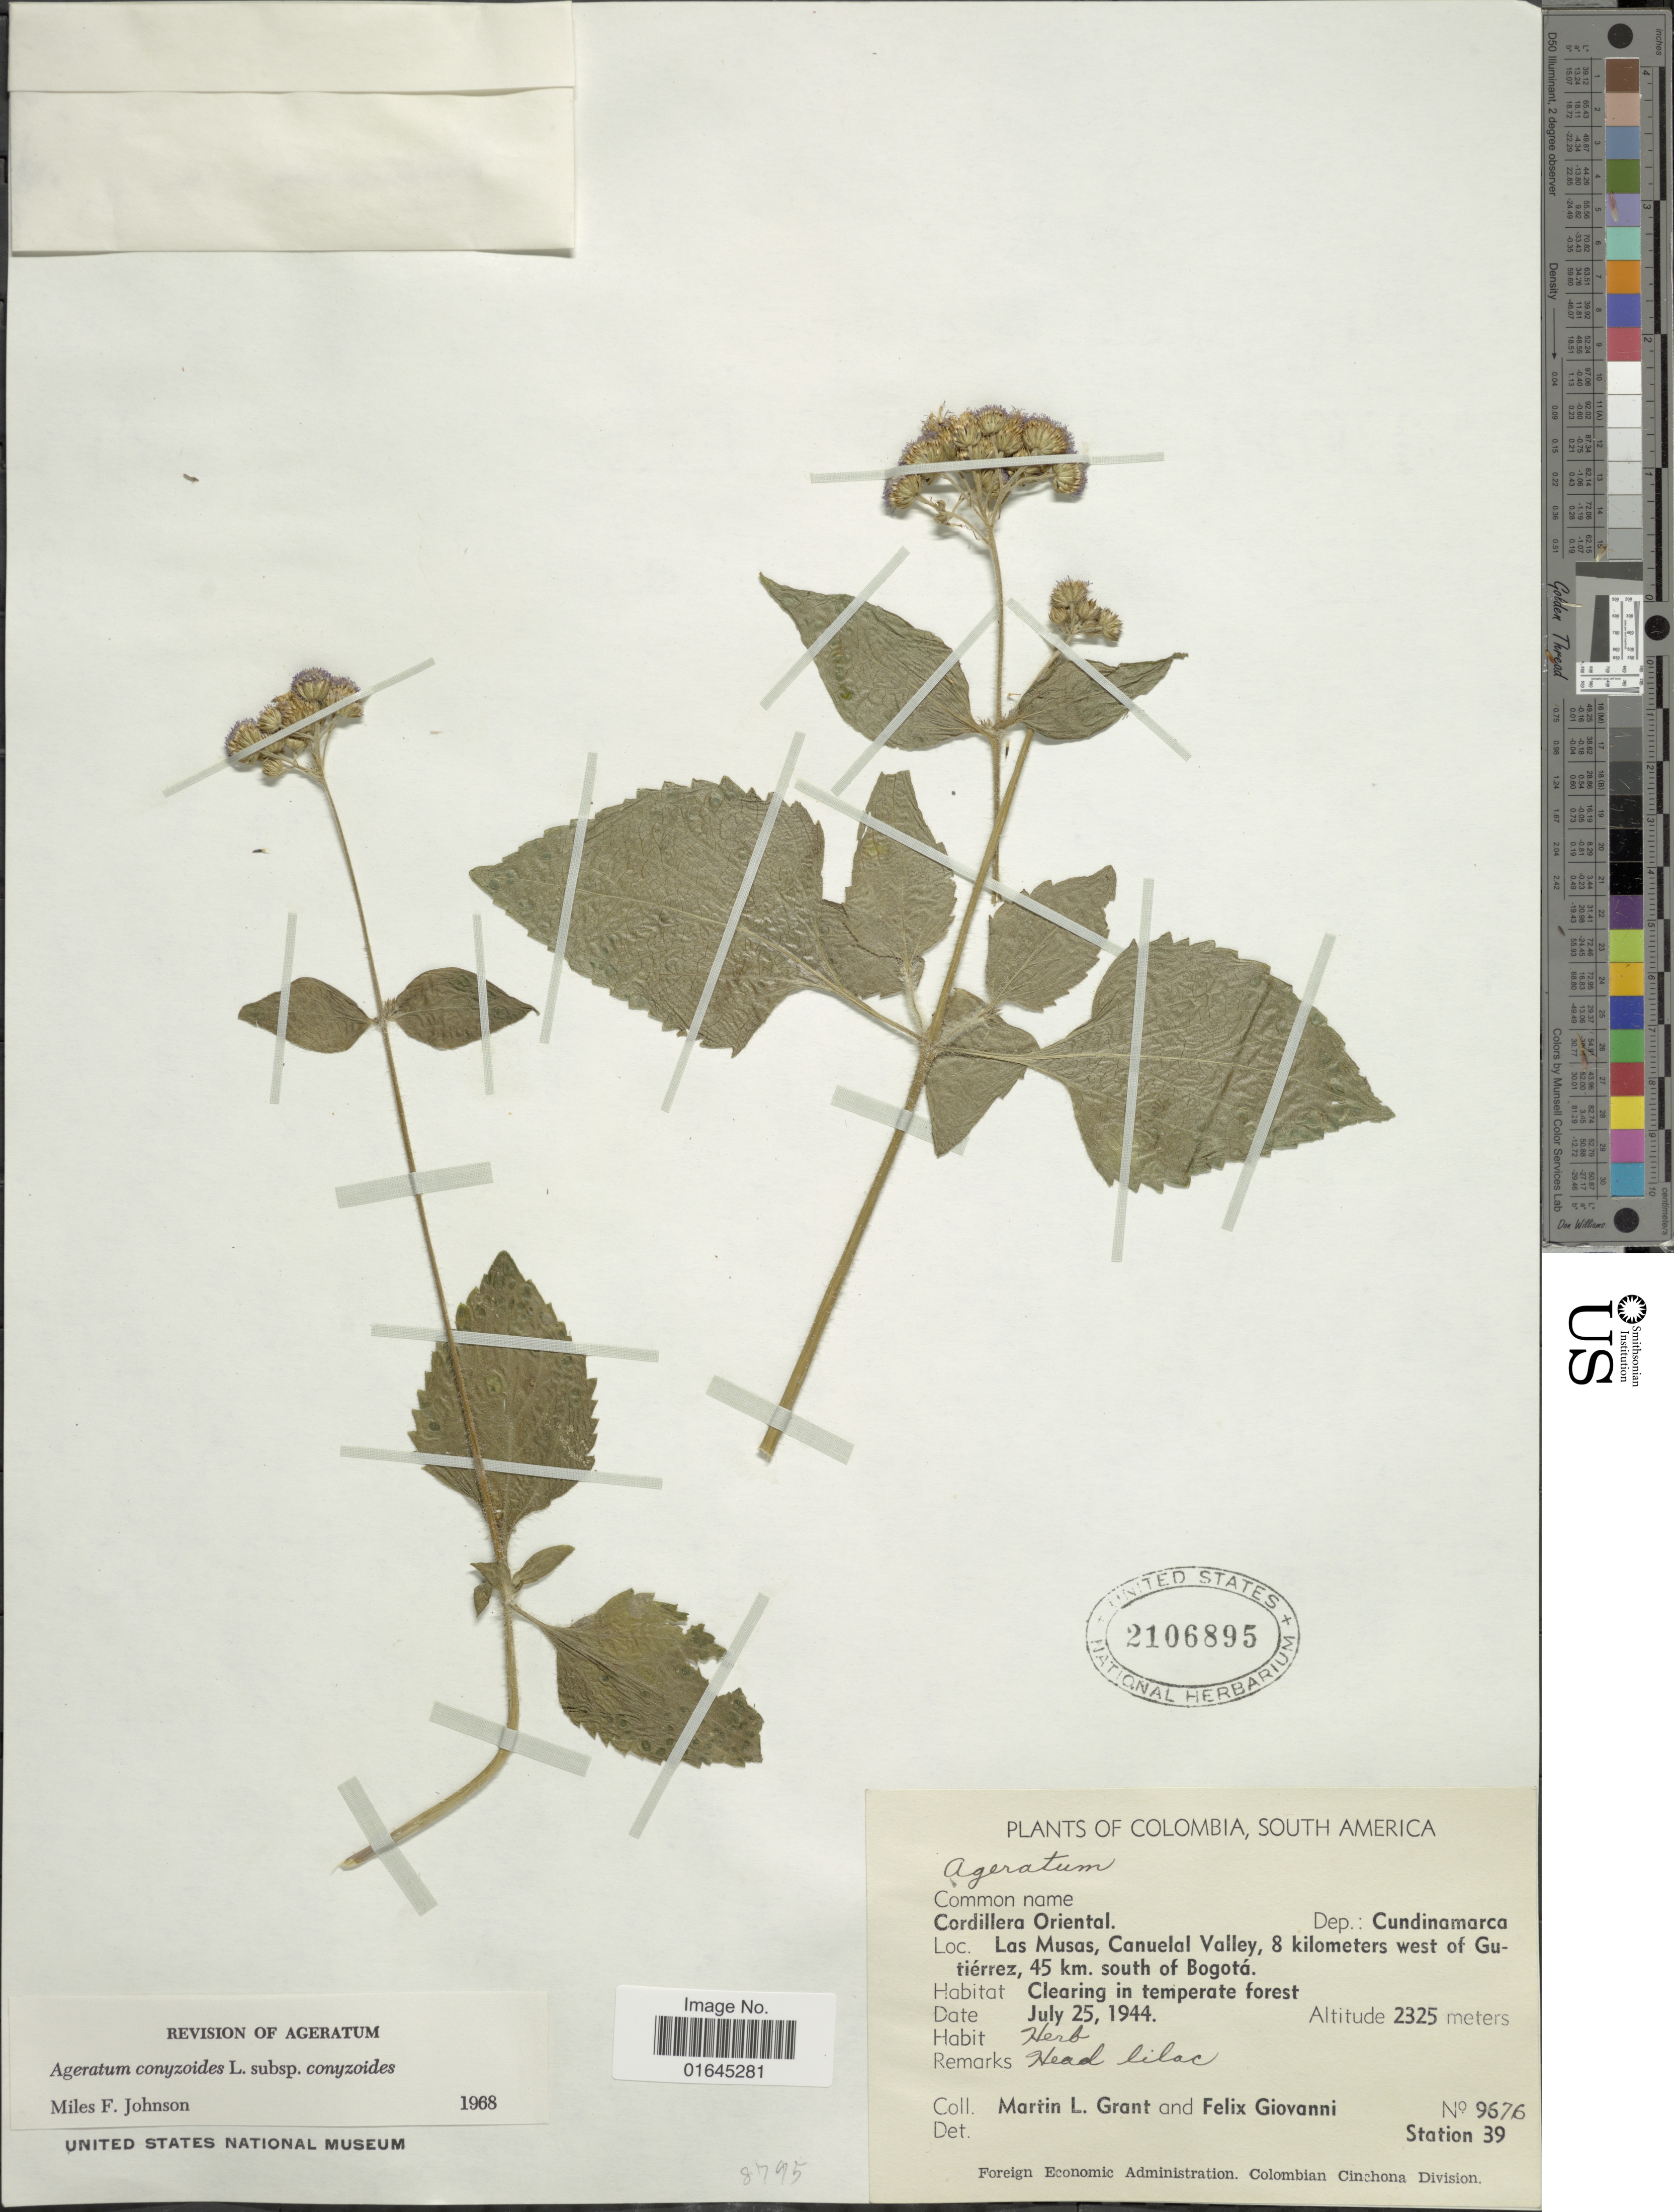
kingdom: Plantae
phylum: Tracheophyta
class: Magnoliopsida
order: Asterales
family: Asteraceae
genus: Ageratum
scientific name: Ageratum conyzoides subsp. conyzoides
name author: L.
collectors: M. L. Grant & F. Giovanni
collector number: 9676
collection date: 1944-07-25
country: Colombia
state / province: Cundinamarca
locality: Cordillera Oriental, Las Musas, Canuelal Valley, 8 kilometers west of Gutiérrez, 45 km. south of Bogotá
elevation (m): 2325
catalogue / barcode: US 2106895